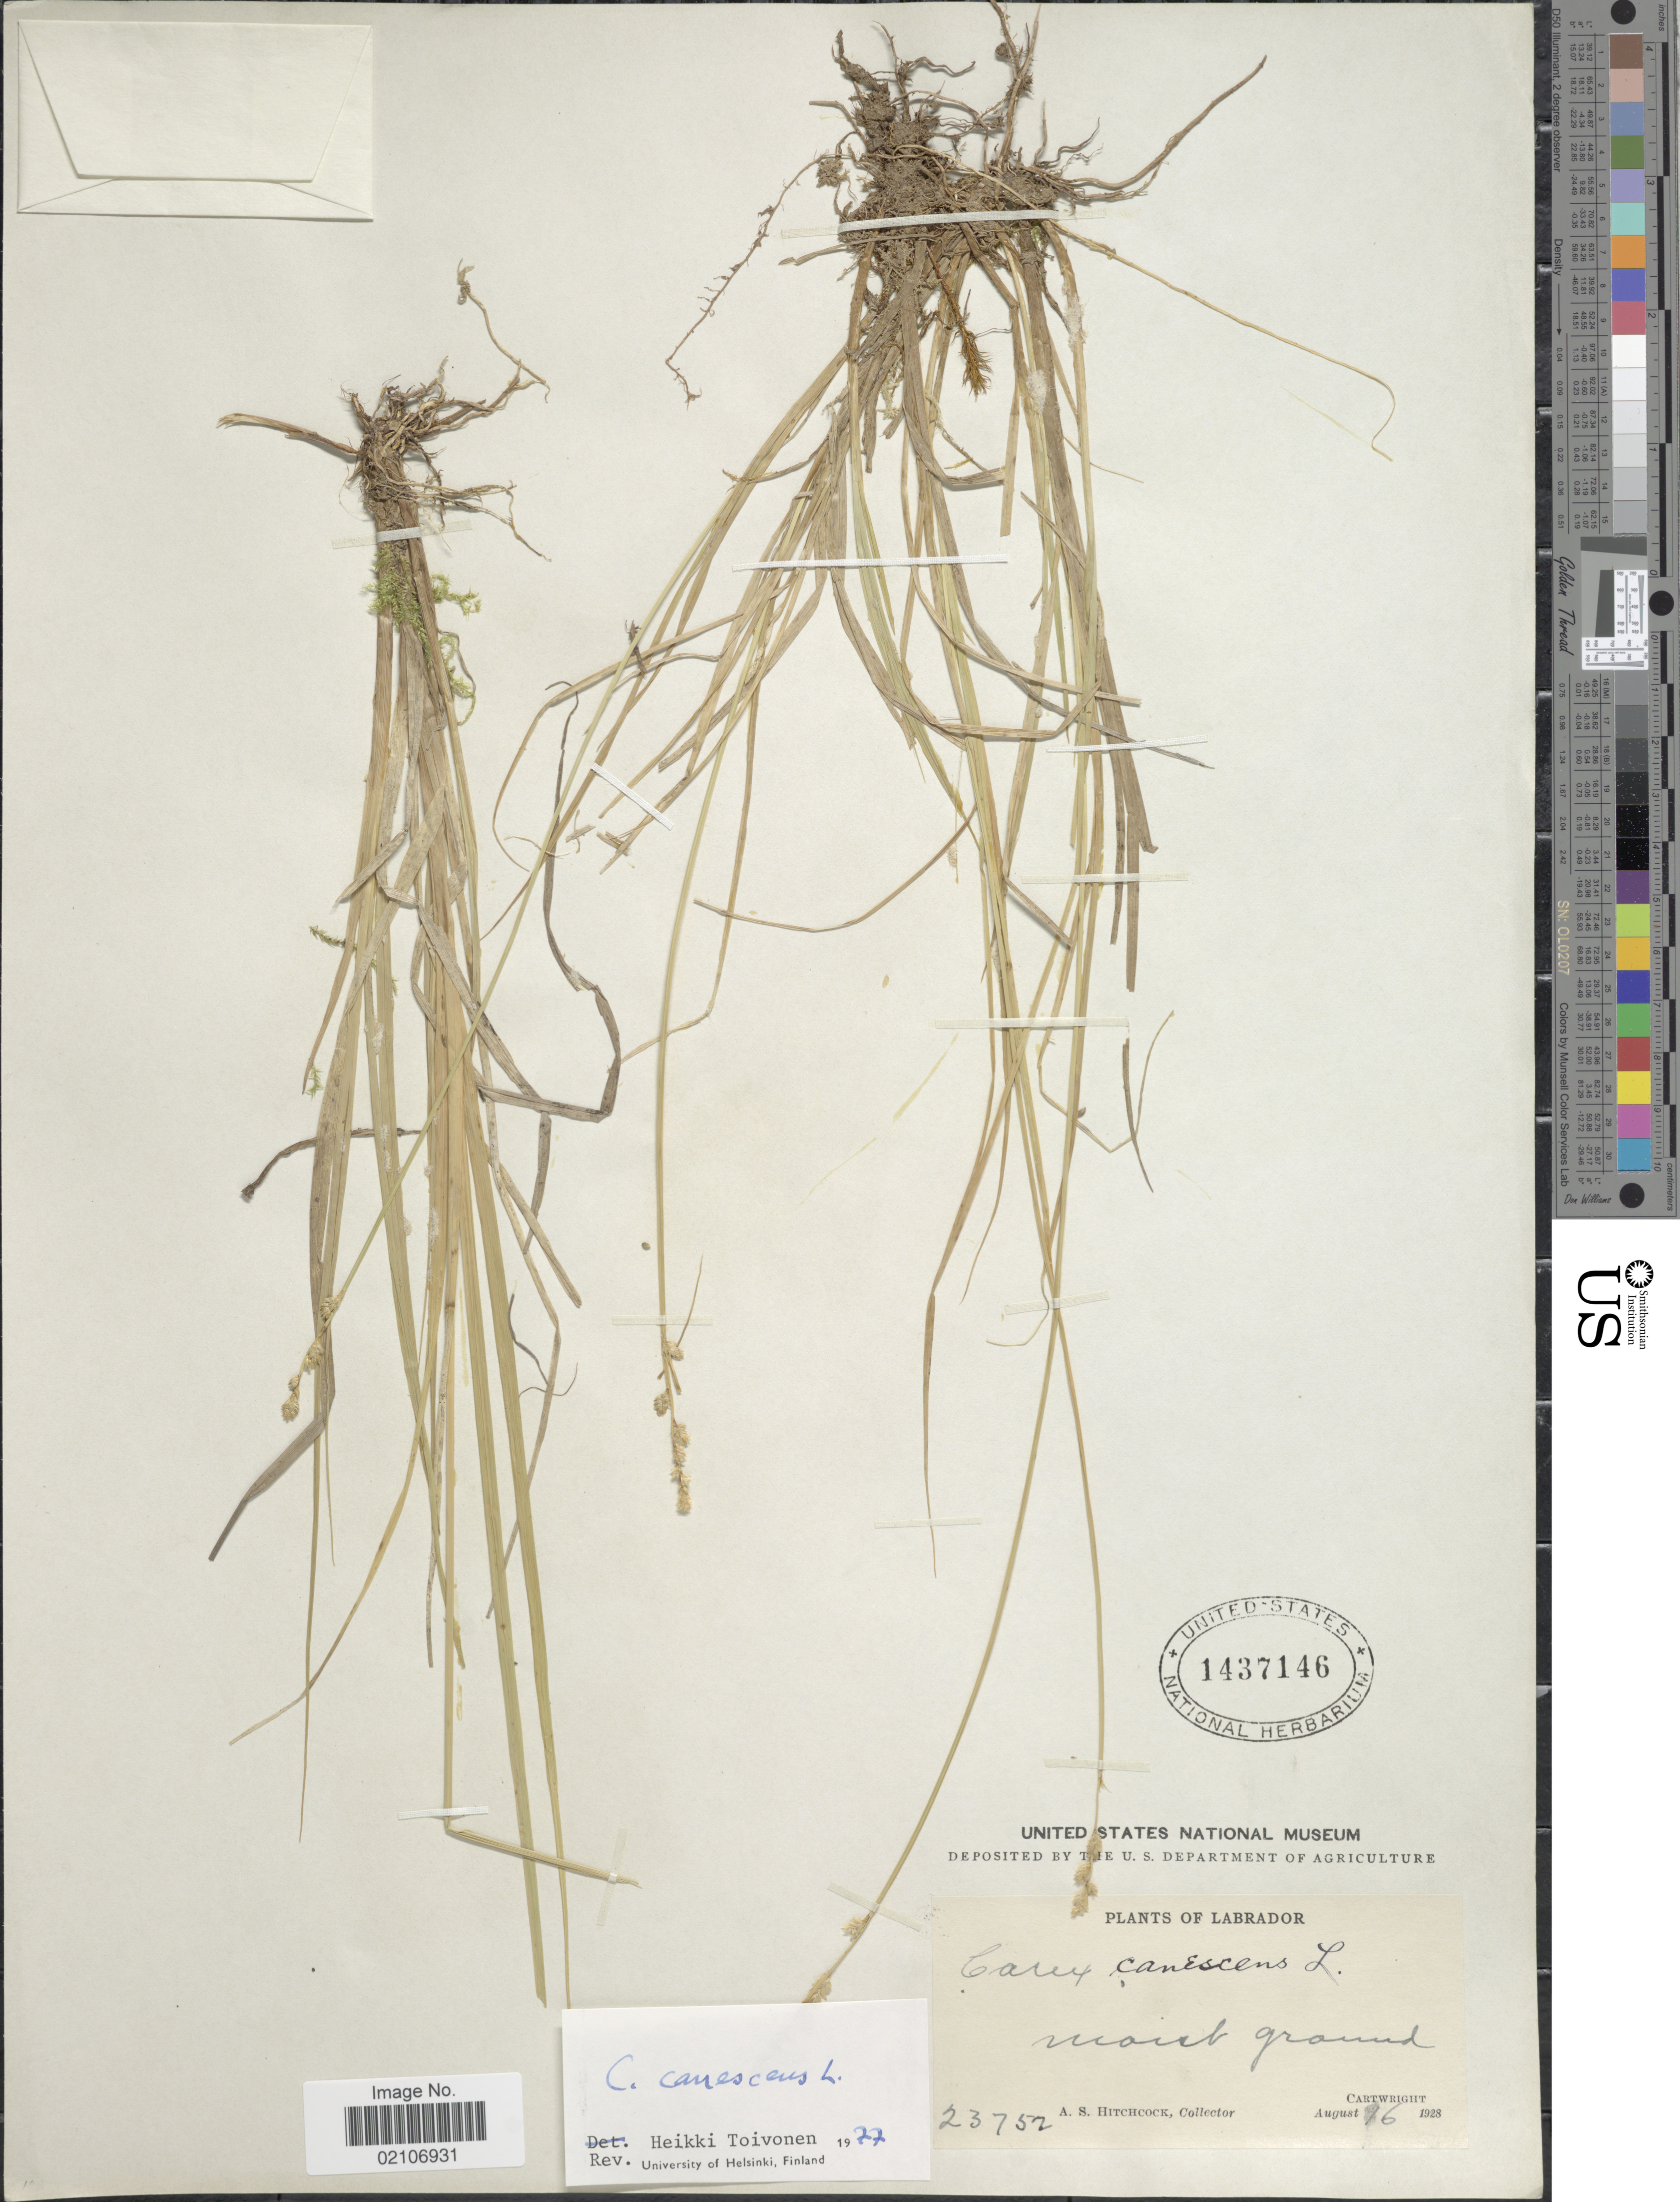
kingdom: Plantae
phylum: Tracheophyta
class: Liliopsida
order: Poales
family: Cyperaceae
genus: Carex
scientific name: Carex canescens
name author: L.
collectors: A. Hitchcock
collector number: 23752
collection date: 1928-08-16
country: Canada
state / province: Newfoundland and Labrador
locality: Labrador. Moist ground. Cartwright.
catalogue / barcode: US 1437146